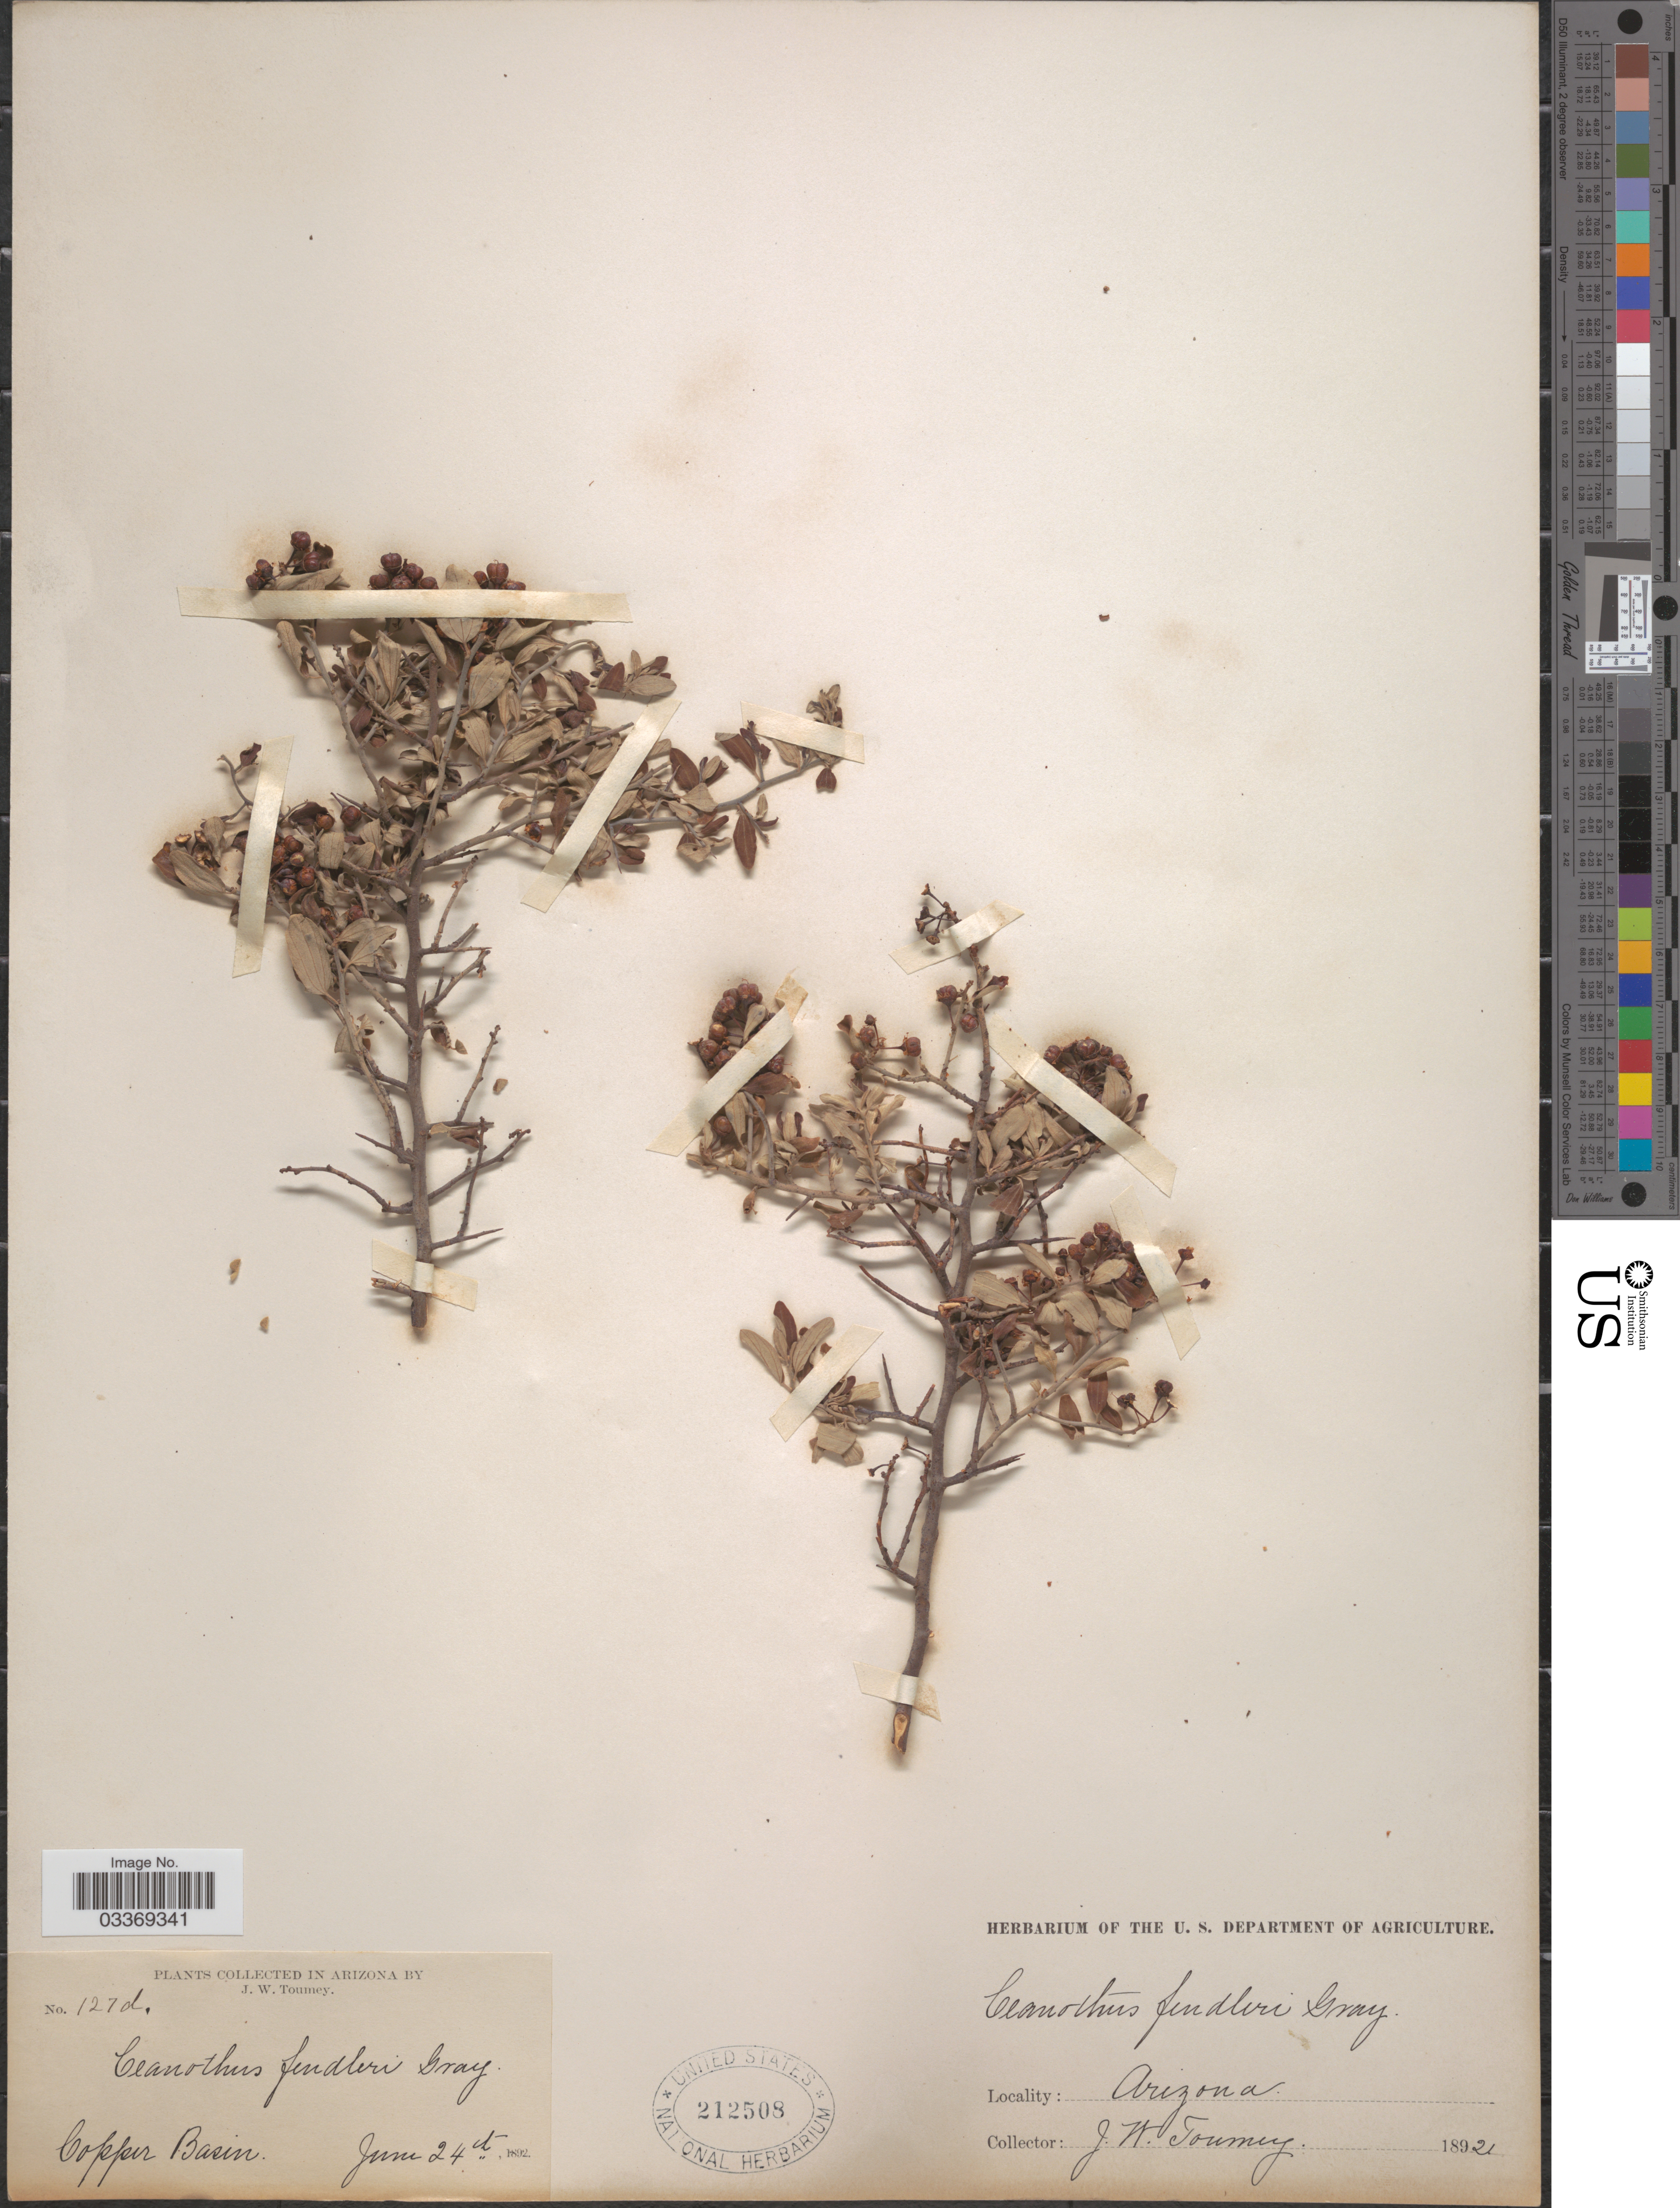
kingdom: Plantae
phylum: Tracheophyta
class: Magnoliopsida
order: Rosales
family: Rhamnaceae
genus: Ceanothus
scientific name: Ceanothus fendleri var. venosus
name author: (A. Gray) Trel.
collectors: J. W. Toumey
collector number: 127d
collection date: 1892-06-24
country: United States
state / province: Arizona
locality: Copper Basin.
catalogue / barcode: US 212508